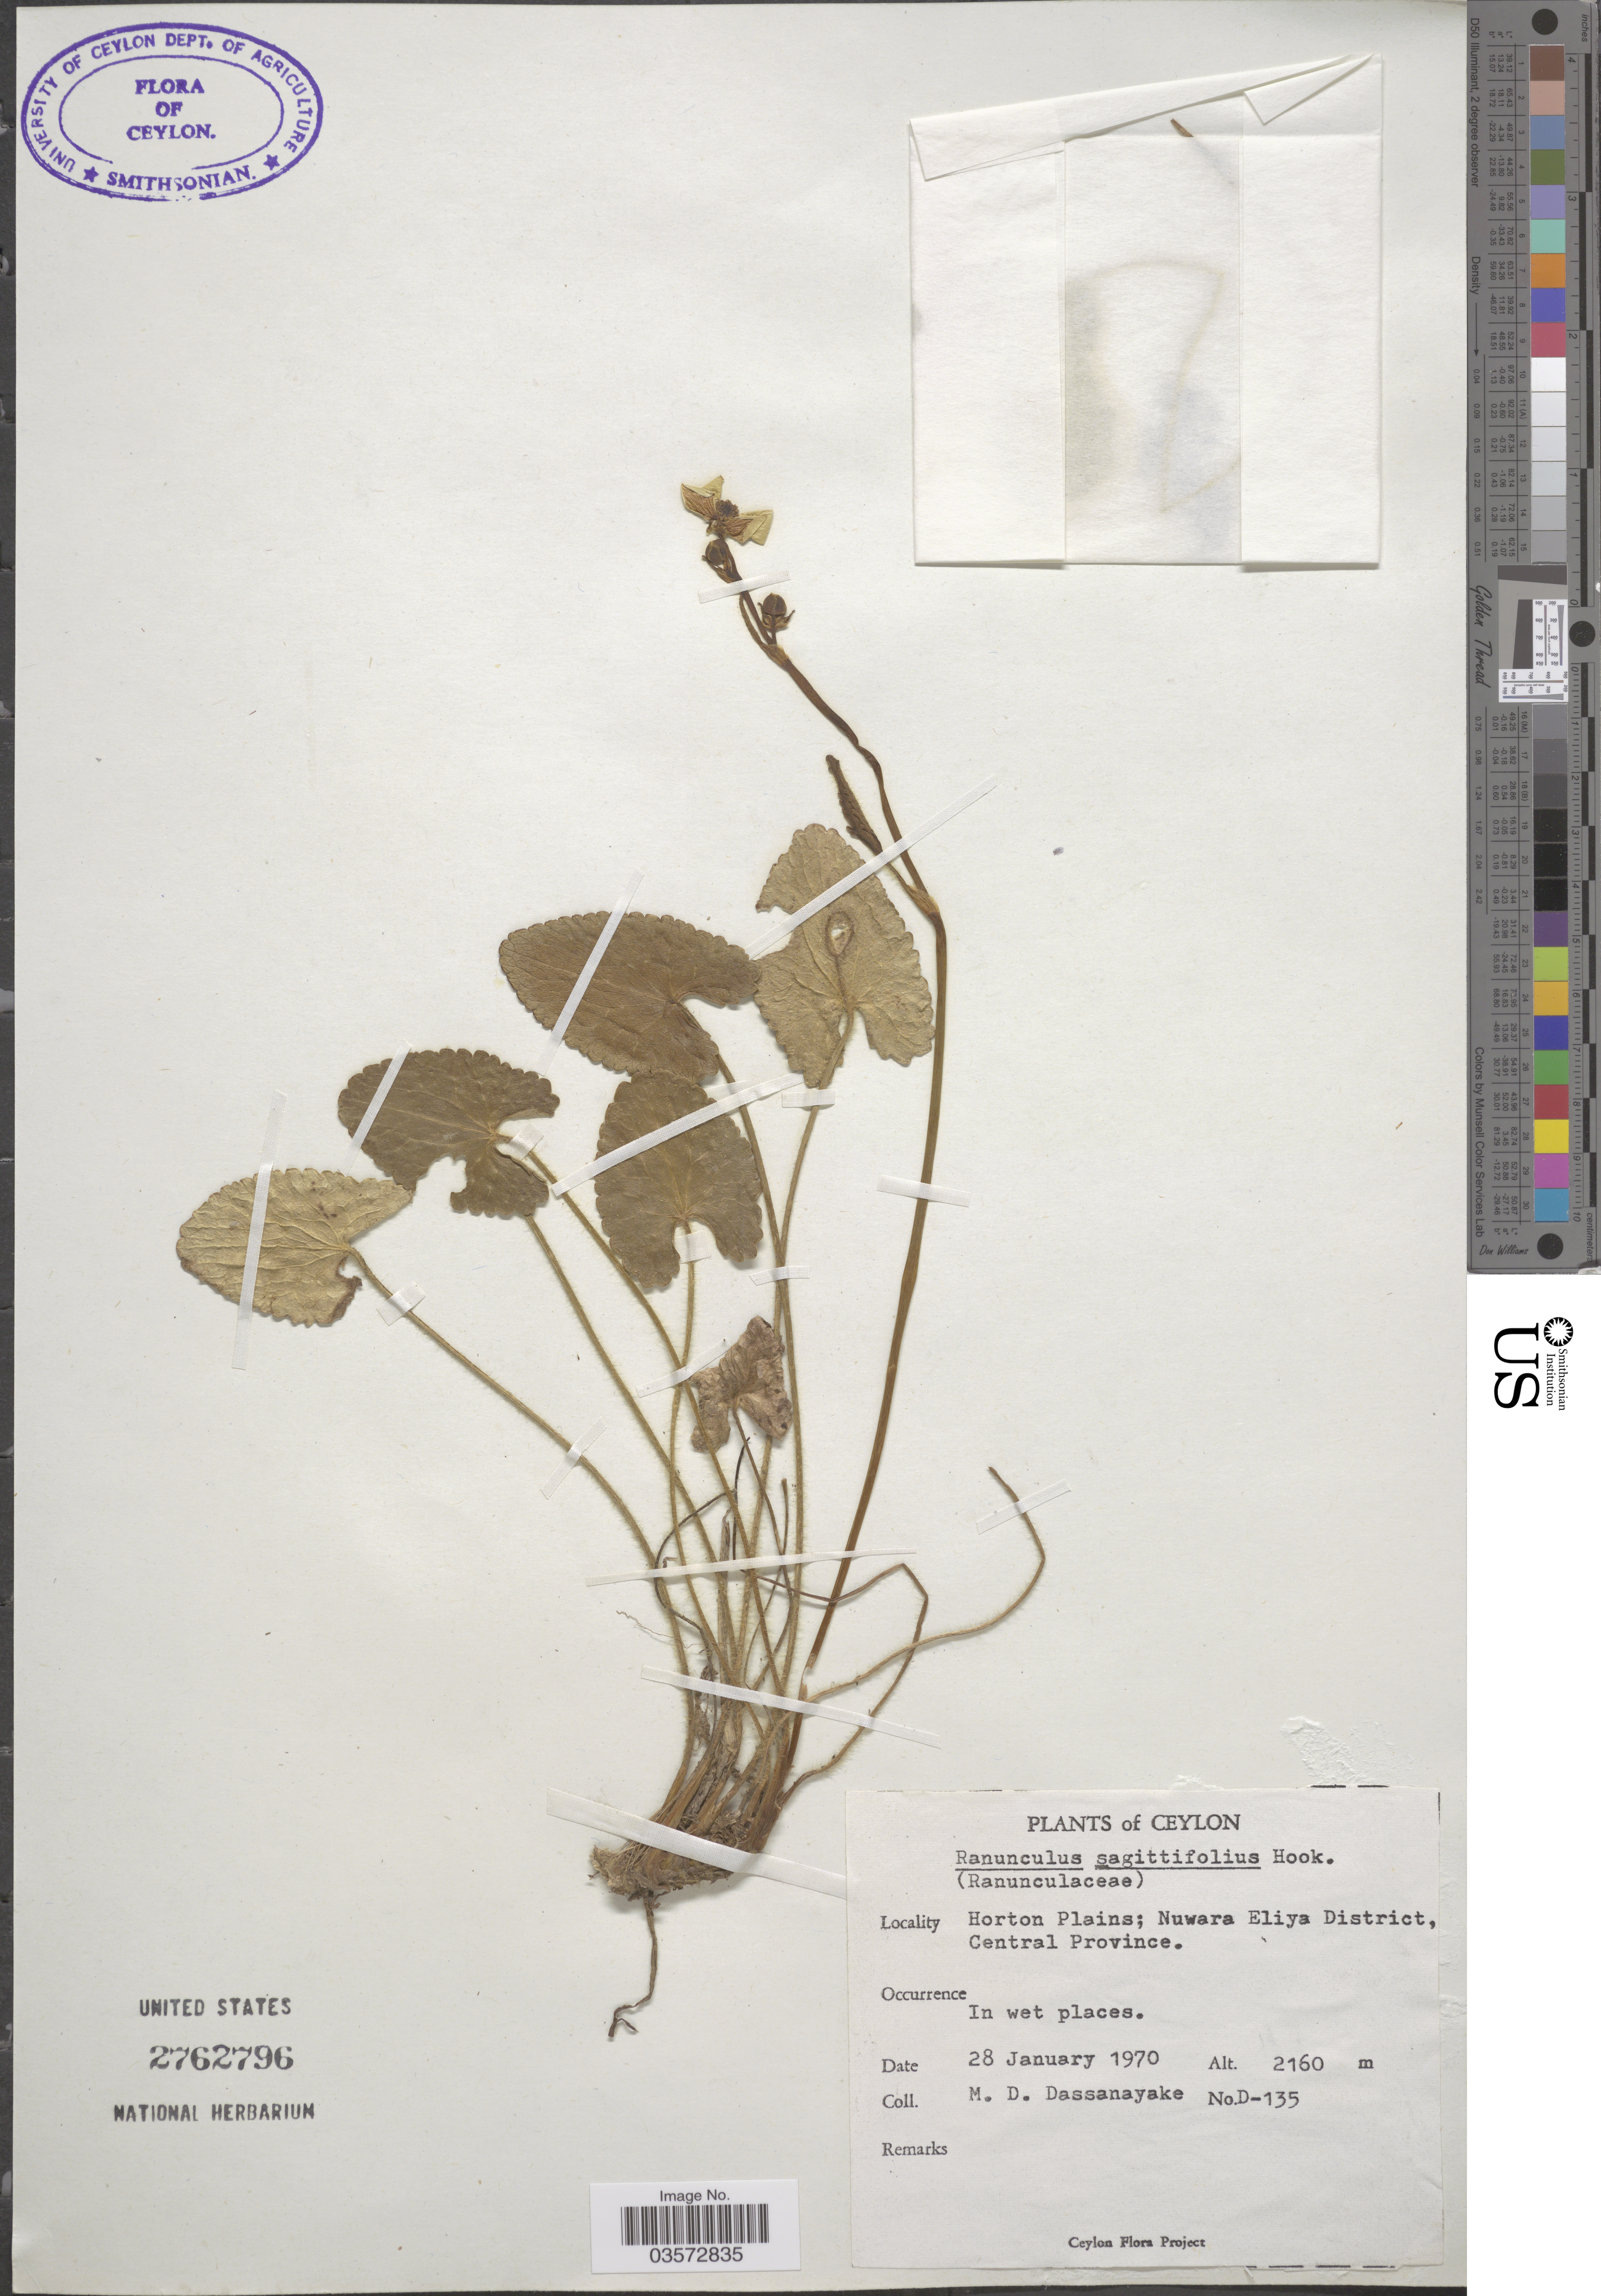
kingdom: Plantae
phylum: Tracheophyta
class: Magnoliopsida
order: Ranunculales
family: Ranunculaceae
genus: Ranunculus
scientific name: Ranunculus sagittifolius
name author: Hook.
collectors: M. D. Dassanayake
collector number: D-135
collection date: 1970-01-28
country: Sri Lanka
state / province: Central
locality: Ceylon. Horton Plains; Nuwara Eliya District.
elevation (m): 2160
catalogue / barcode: US 2762796